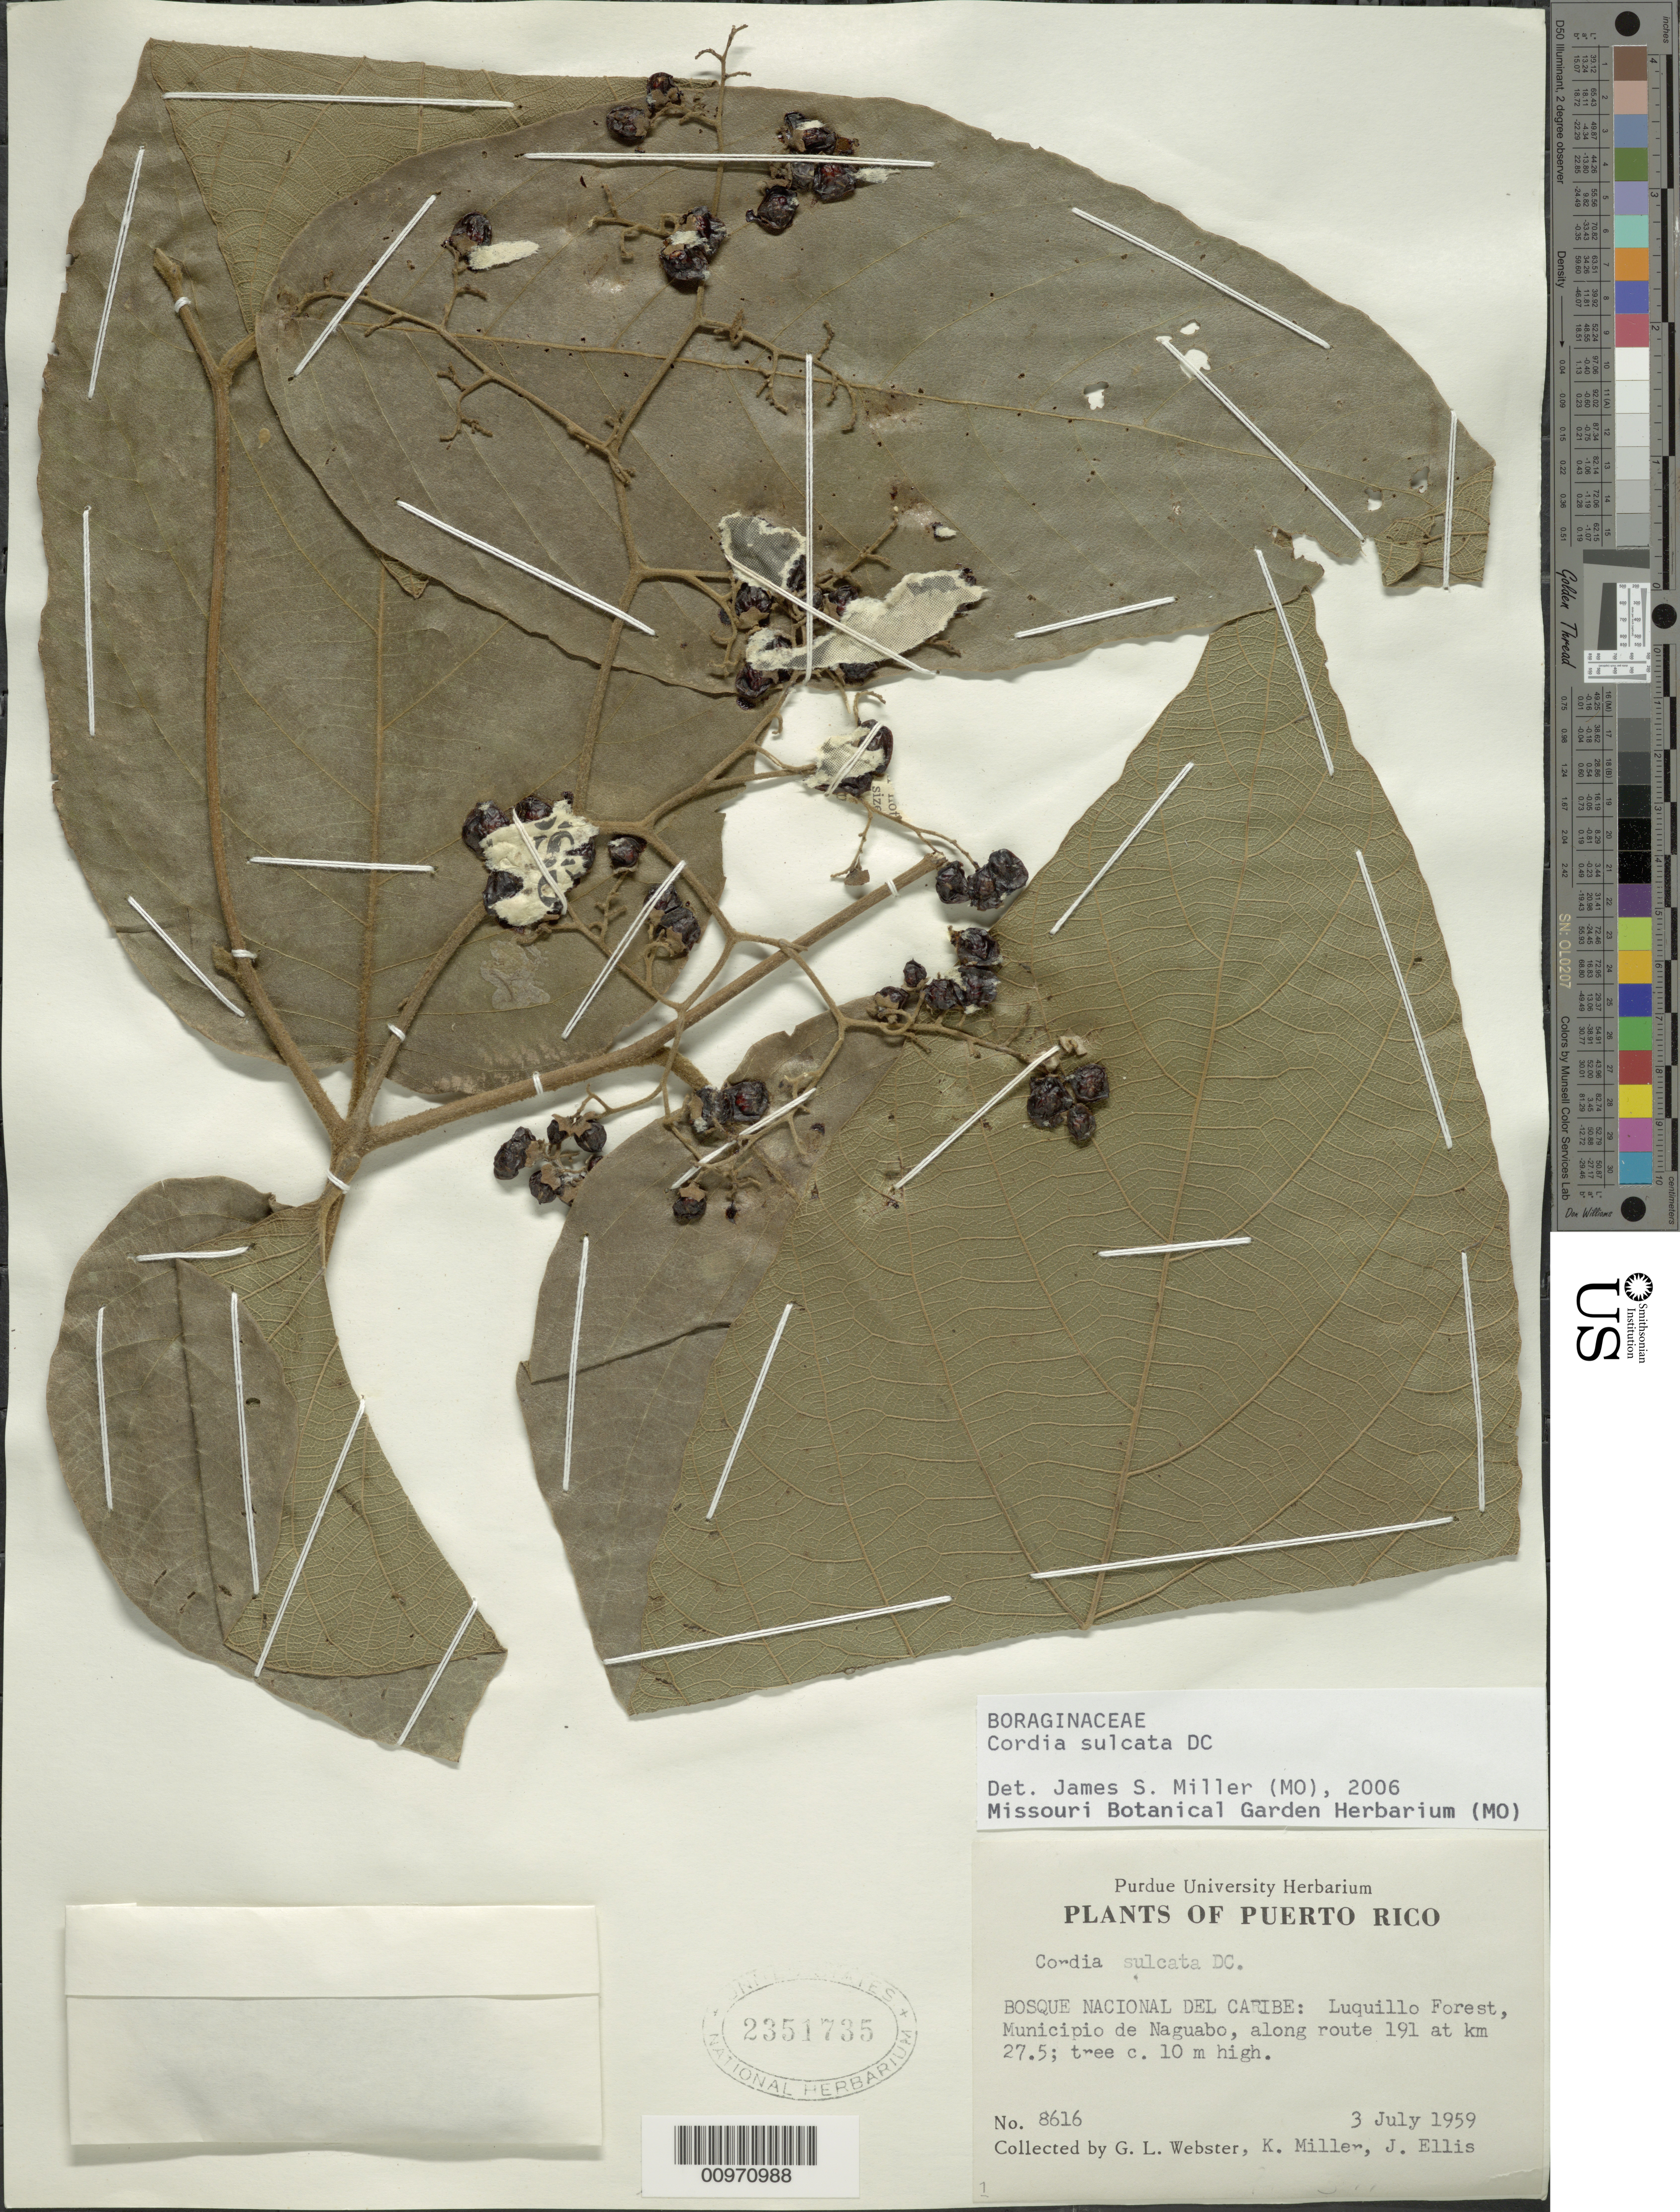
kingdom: Plantae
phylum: Tracheophyta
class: Magnoliopsida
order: Boraginales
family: Cordiaceae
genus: Cordia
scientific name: Cordia sulcata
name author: DC.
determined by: Miller, James S., (MO), Missouri Botanical Garden (UNITED STATES)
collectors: G. L. Webster, K. I. Miller & J. Ellis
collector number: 8616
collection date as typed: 03 Jul 1959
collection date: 1959-07-03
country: Puerto Rico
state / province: Naguabo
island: Puerto Rico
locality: Bosque Nacional del Caribe, Luquillo Forest, Municipio de Naguabo, along route 191 at km 27.5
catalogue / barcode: US 2351735